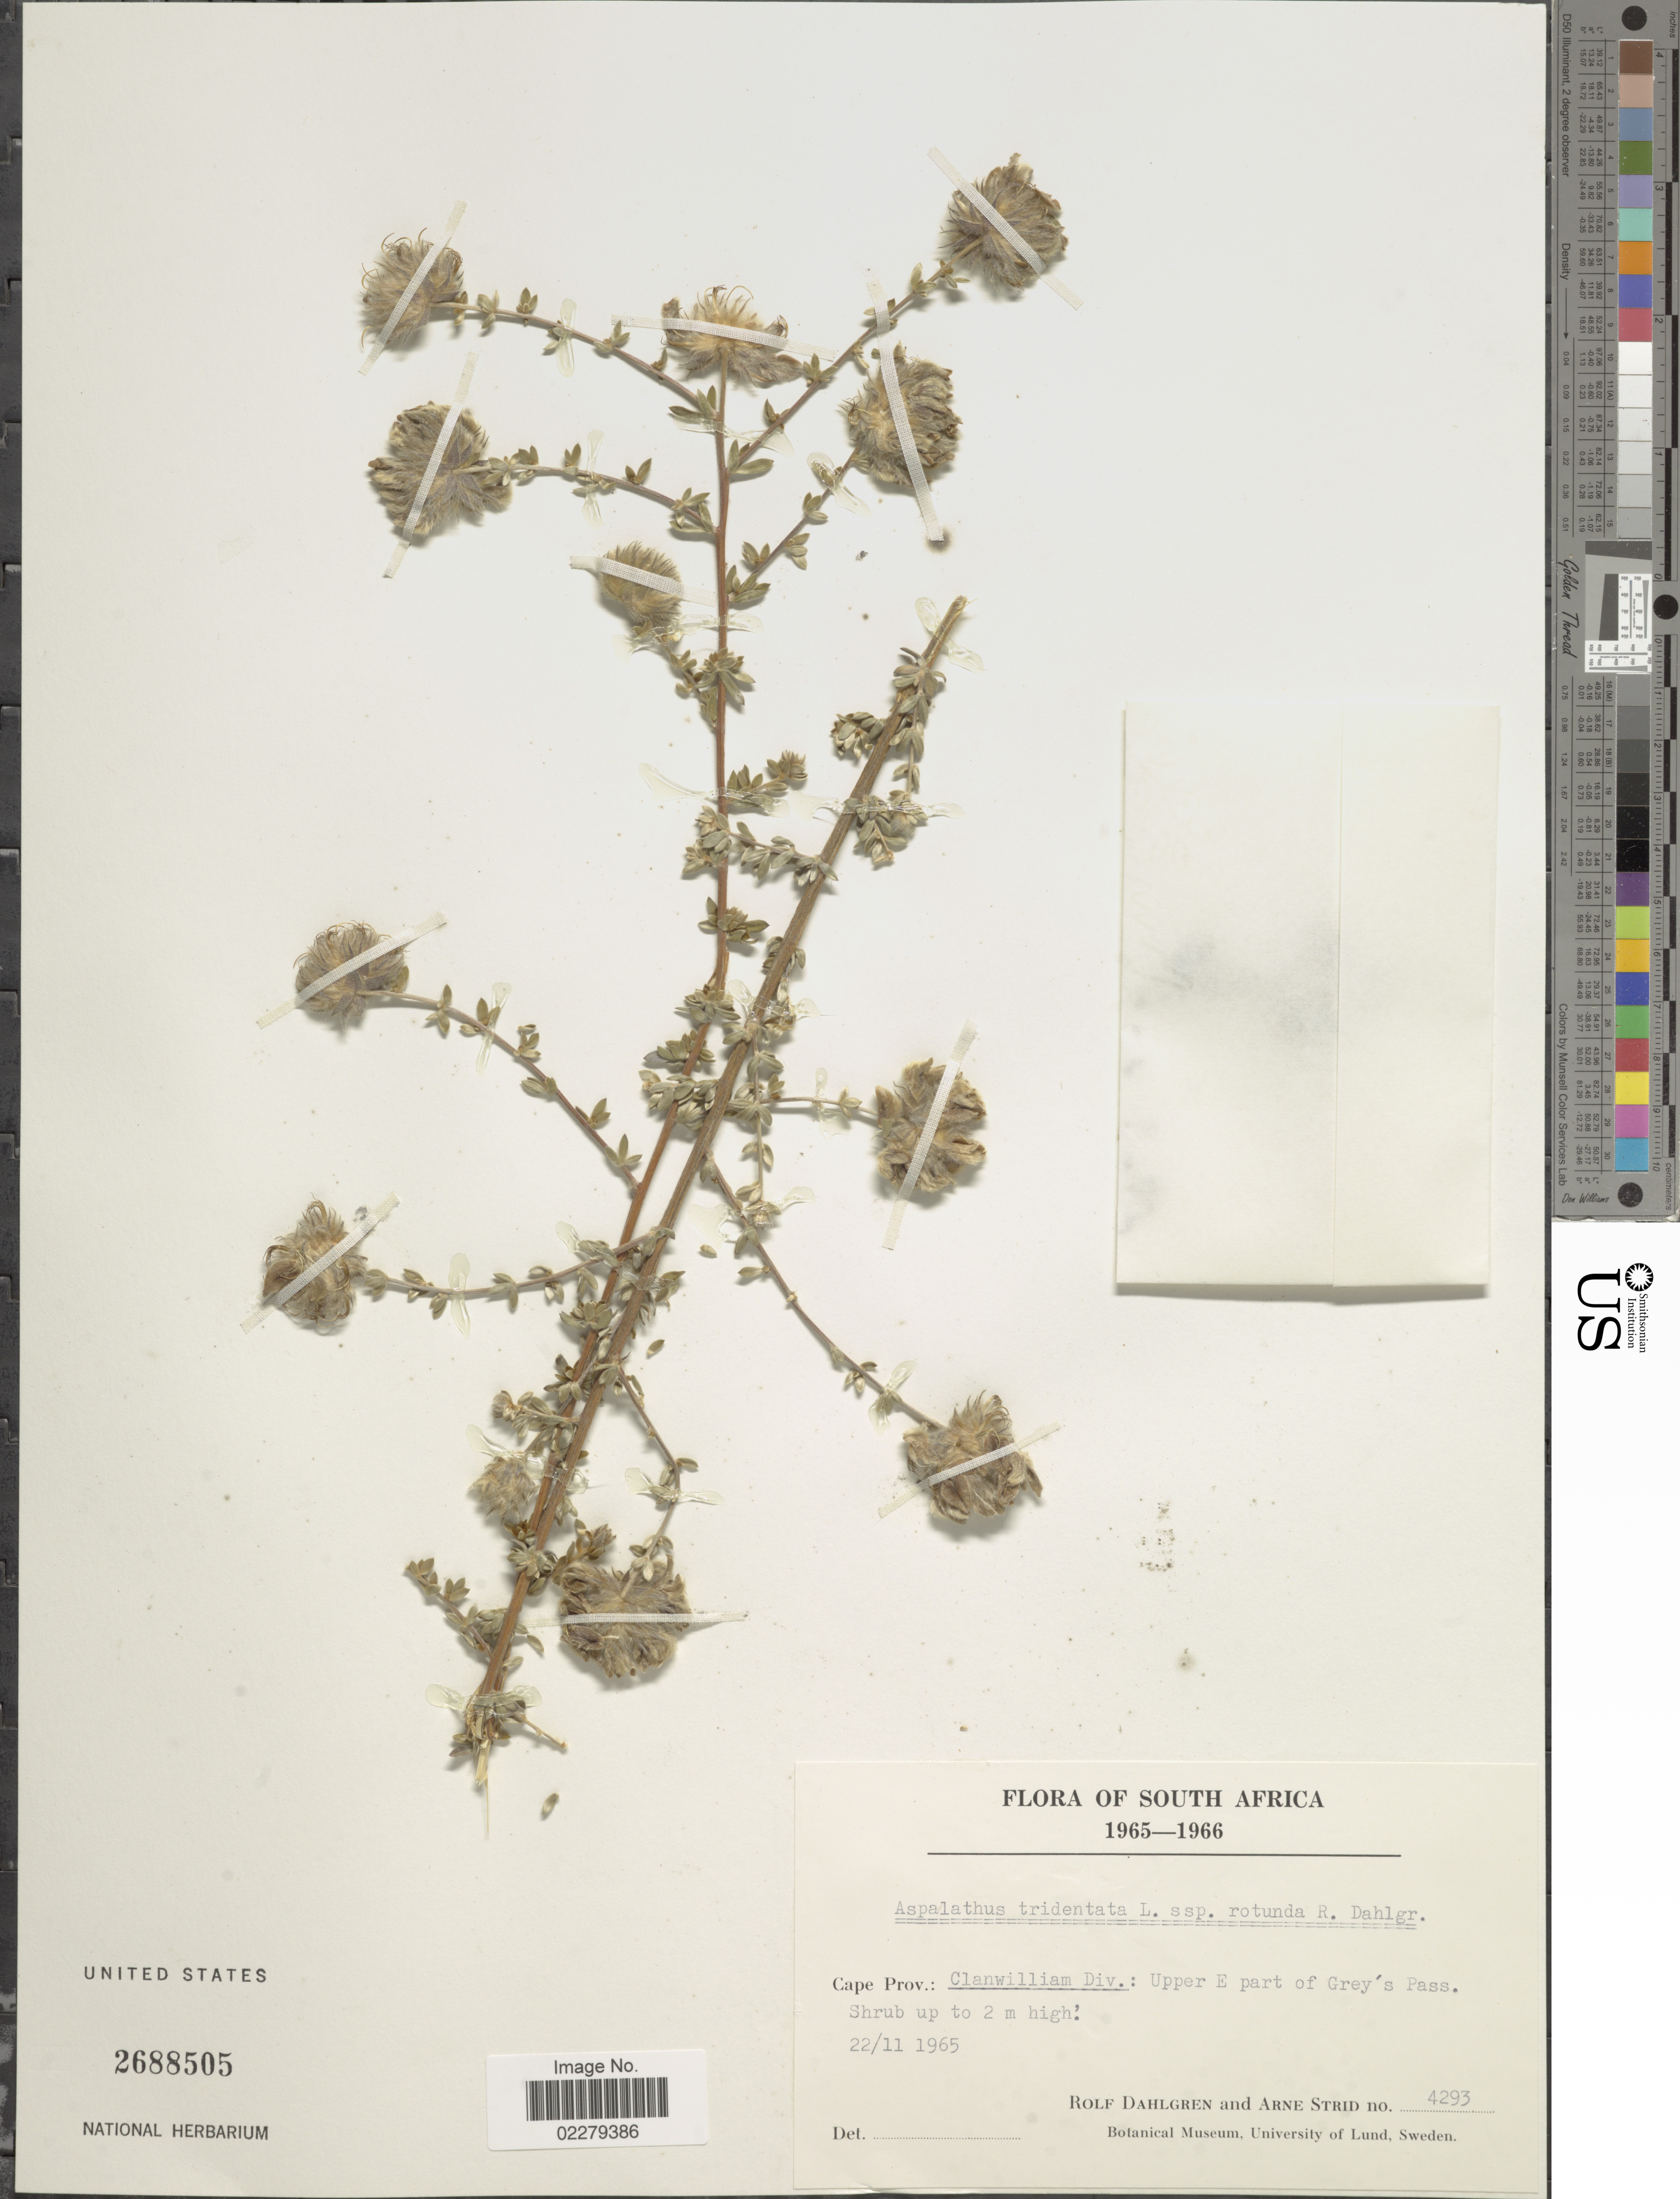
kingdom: Plantae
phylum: Tracheophyta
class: Magnoliopsida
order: Fabales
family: Fabaceae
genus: Aspalathus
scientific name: Aspalathus tridentata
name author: Eckl. & Zeyh.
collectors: R. Dahlgren & A. Strid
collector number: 4293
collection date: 1965-11-22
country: South Africa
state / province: Western Cape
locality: Clanwilliam Div.: Upper E part of Grey's Pass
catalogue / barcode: US 2688505